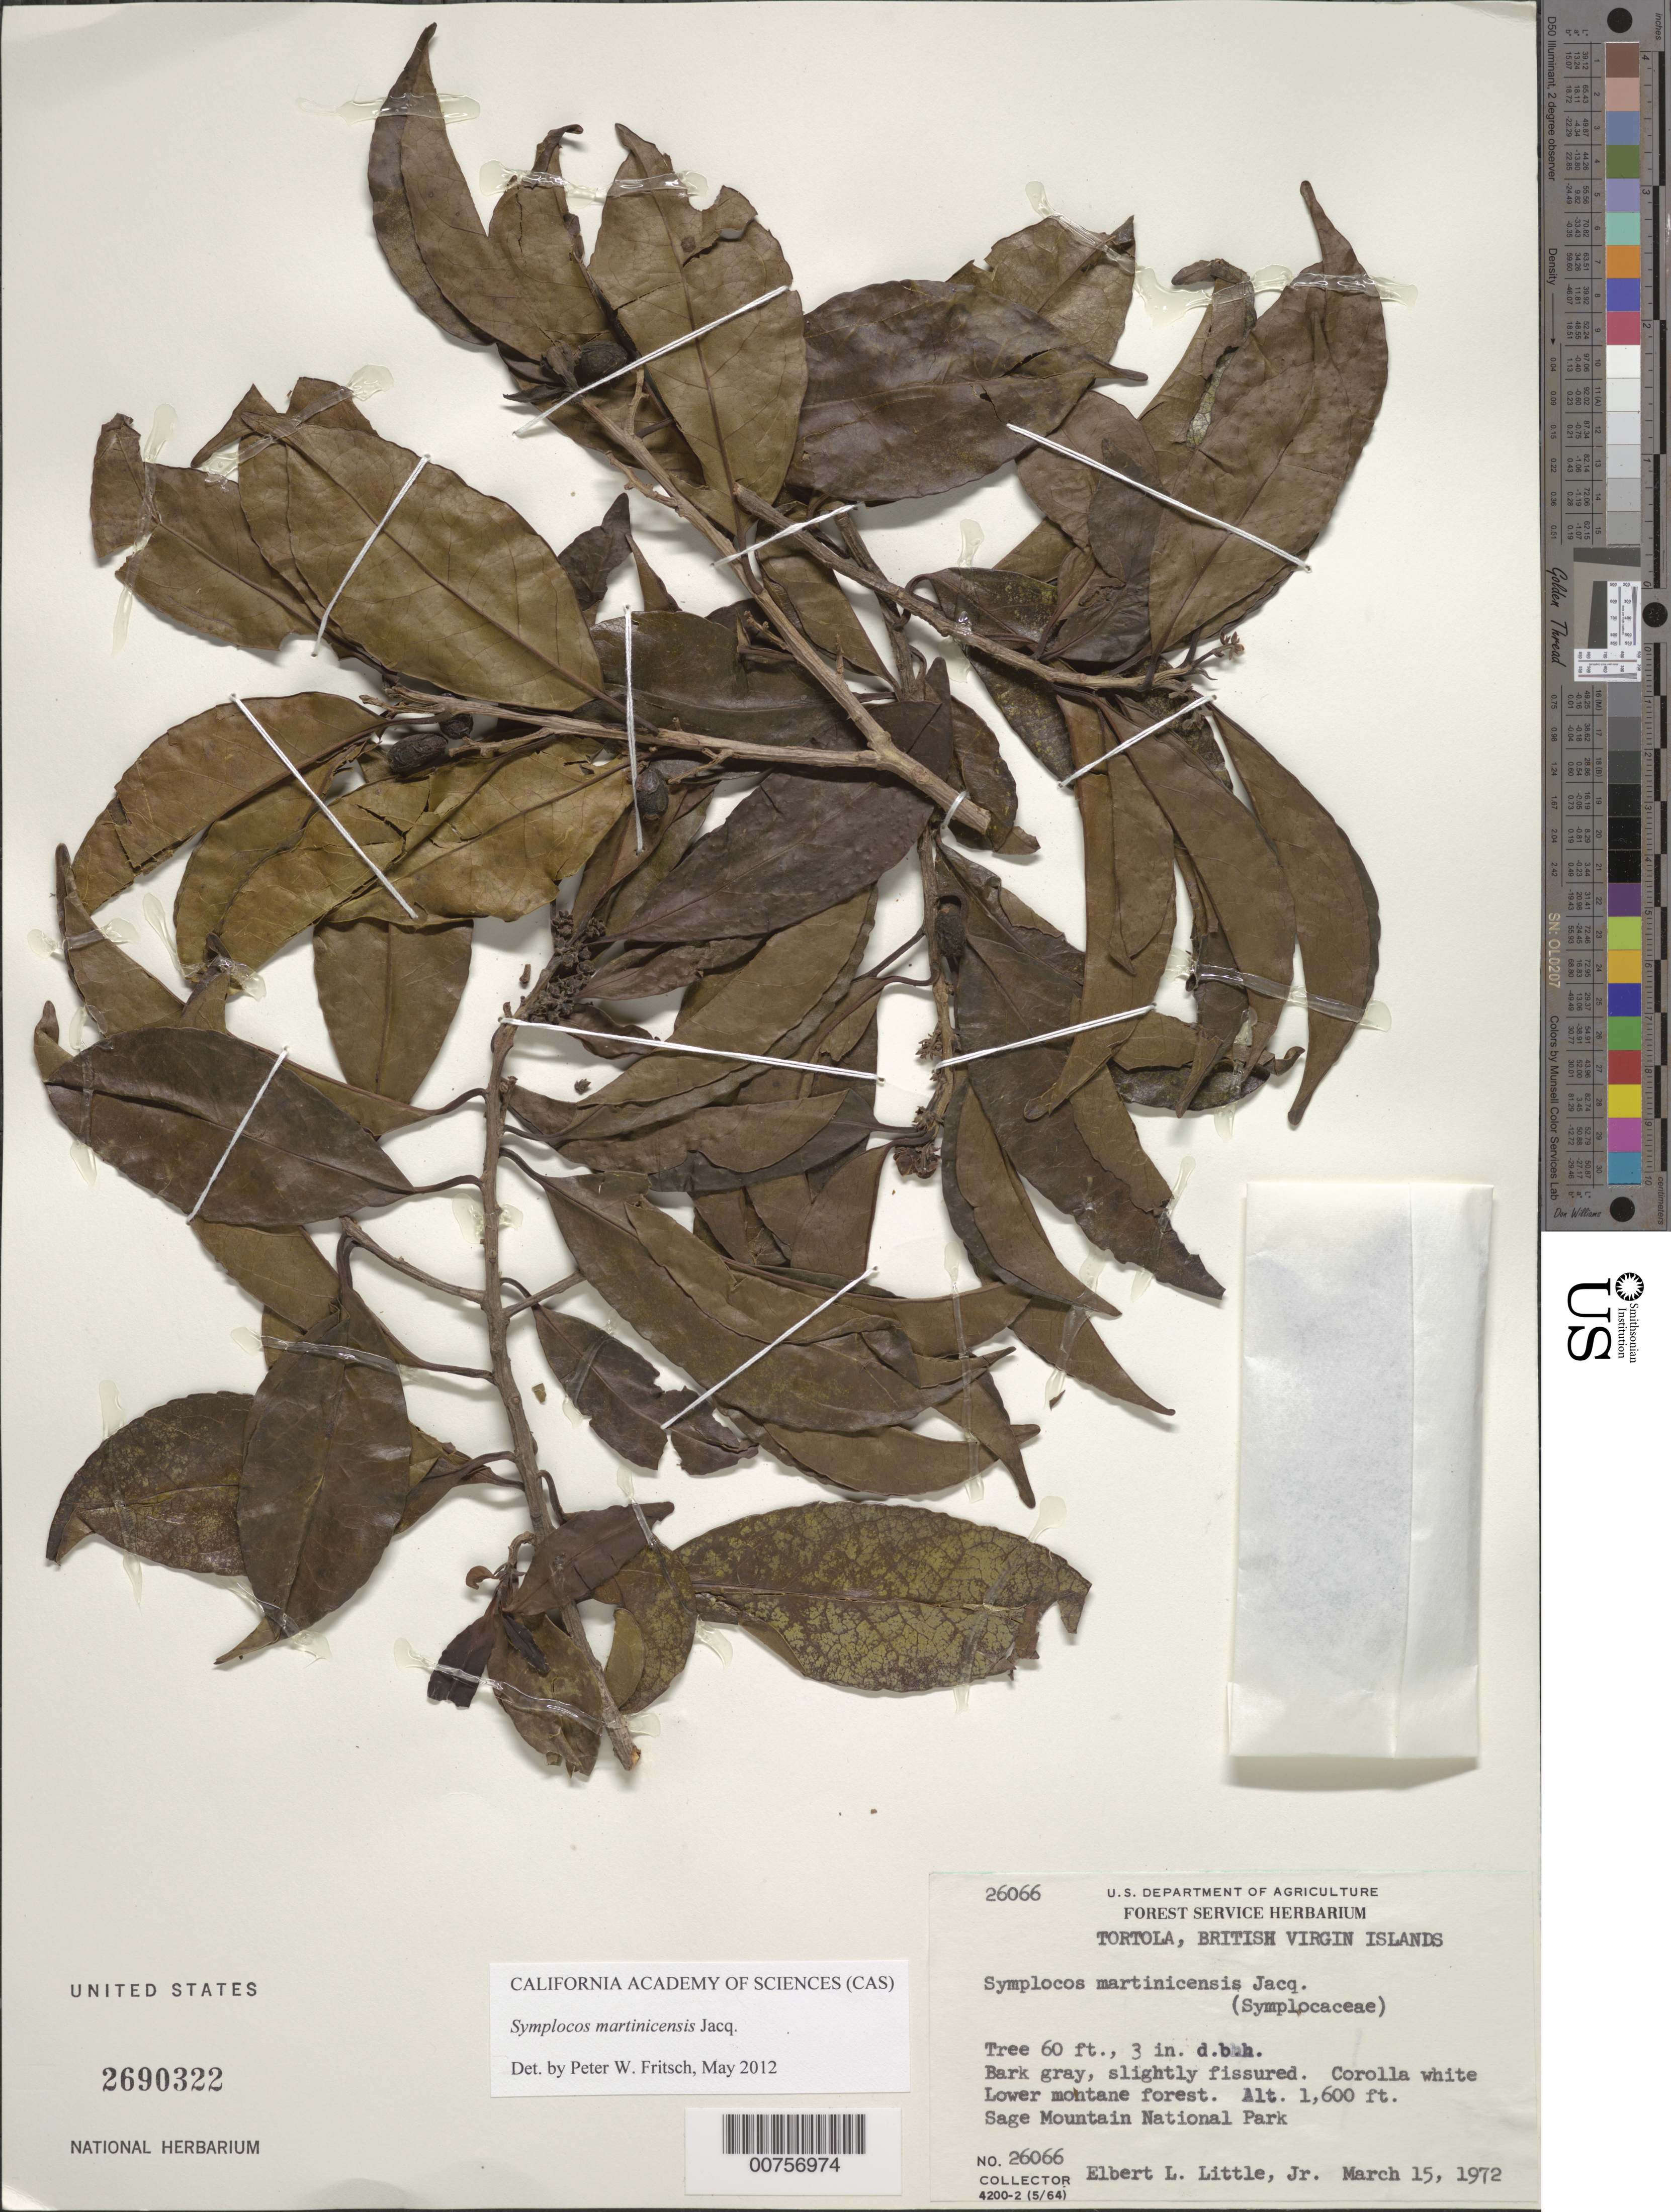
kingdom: Plantae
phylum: Tracheophyta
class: Magnoliopsida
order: Ericales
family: Symplocaceae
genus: Symplocos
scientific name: Symplocos martinicensis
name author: Jacq.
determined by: Fritsch, Peter W.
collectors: E. L. Little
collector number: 26066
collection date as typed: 15 Mar 1972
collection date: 1972-03-15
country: British Virgin Islands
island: Tortola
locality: Sage Mountain National Park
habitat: Lower montane forest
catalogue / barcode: US 2690322